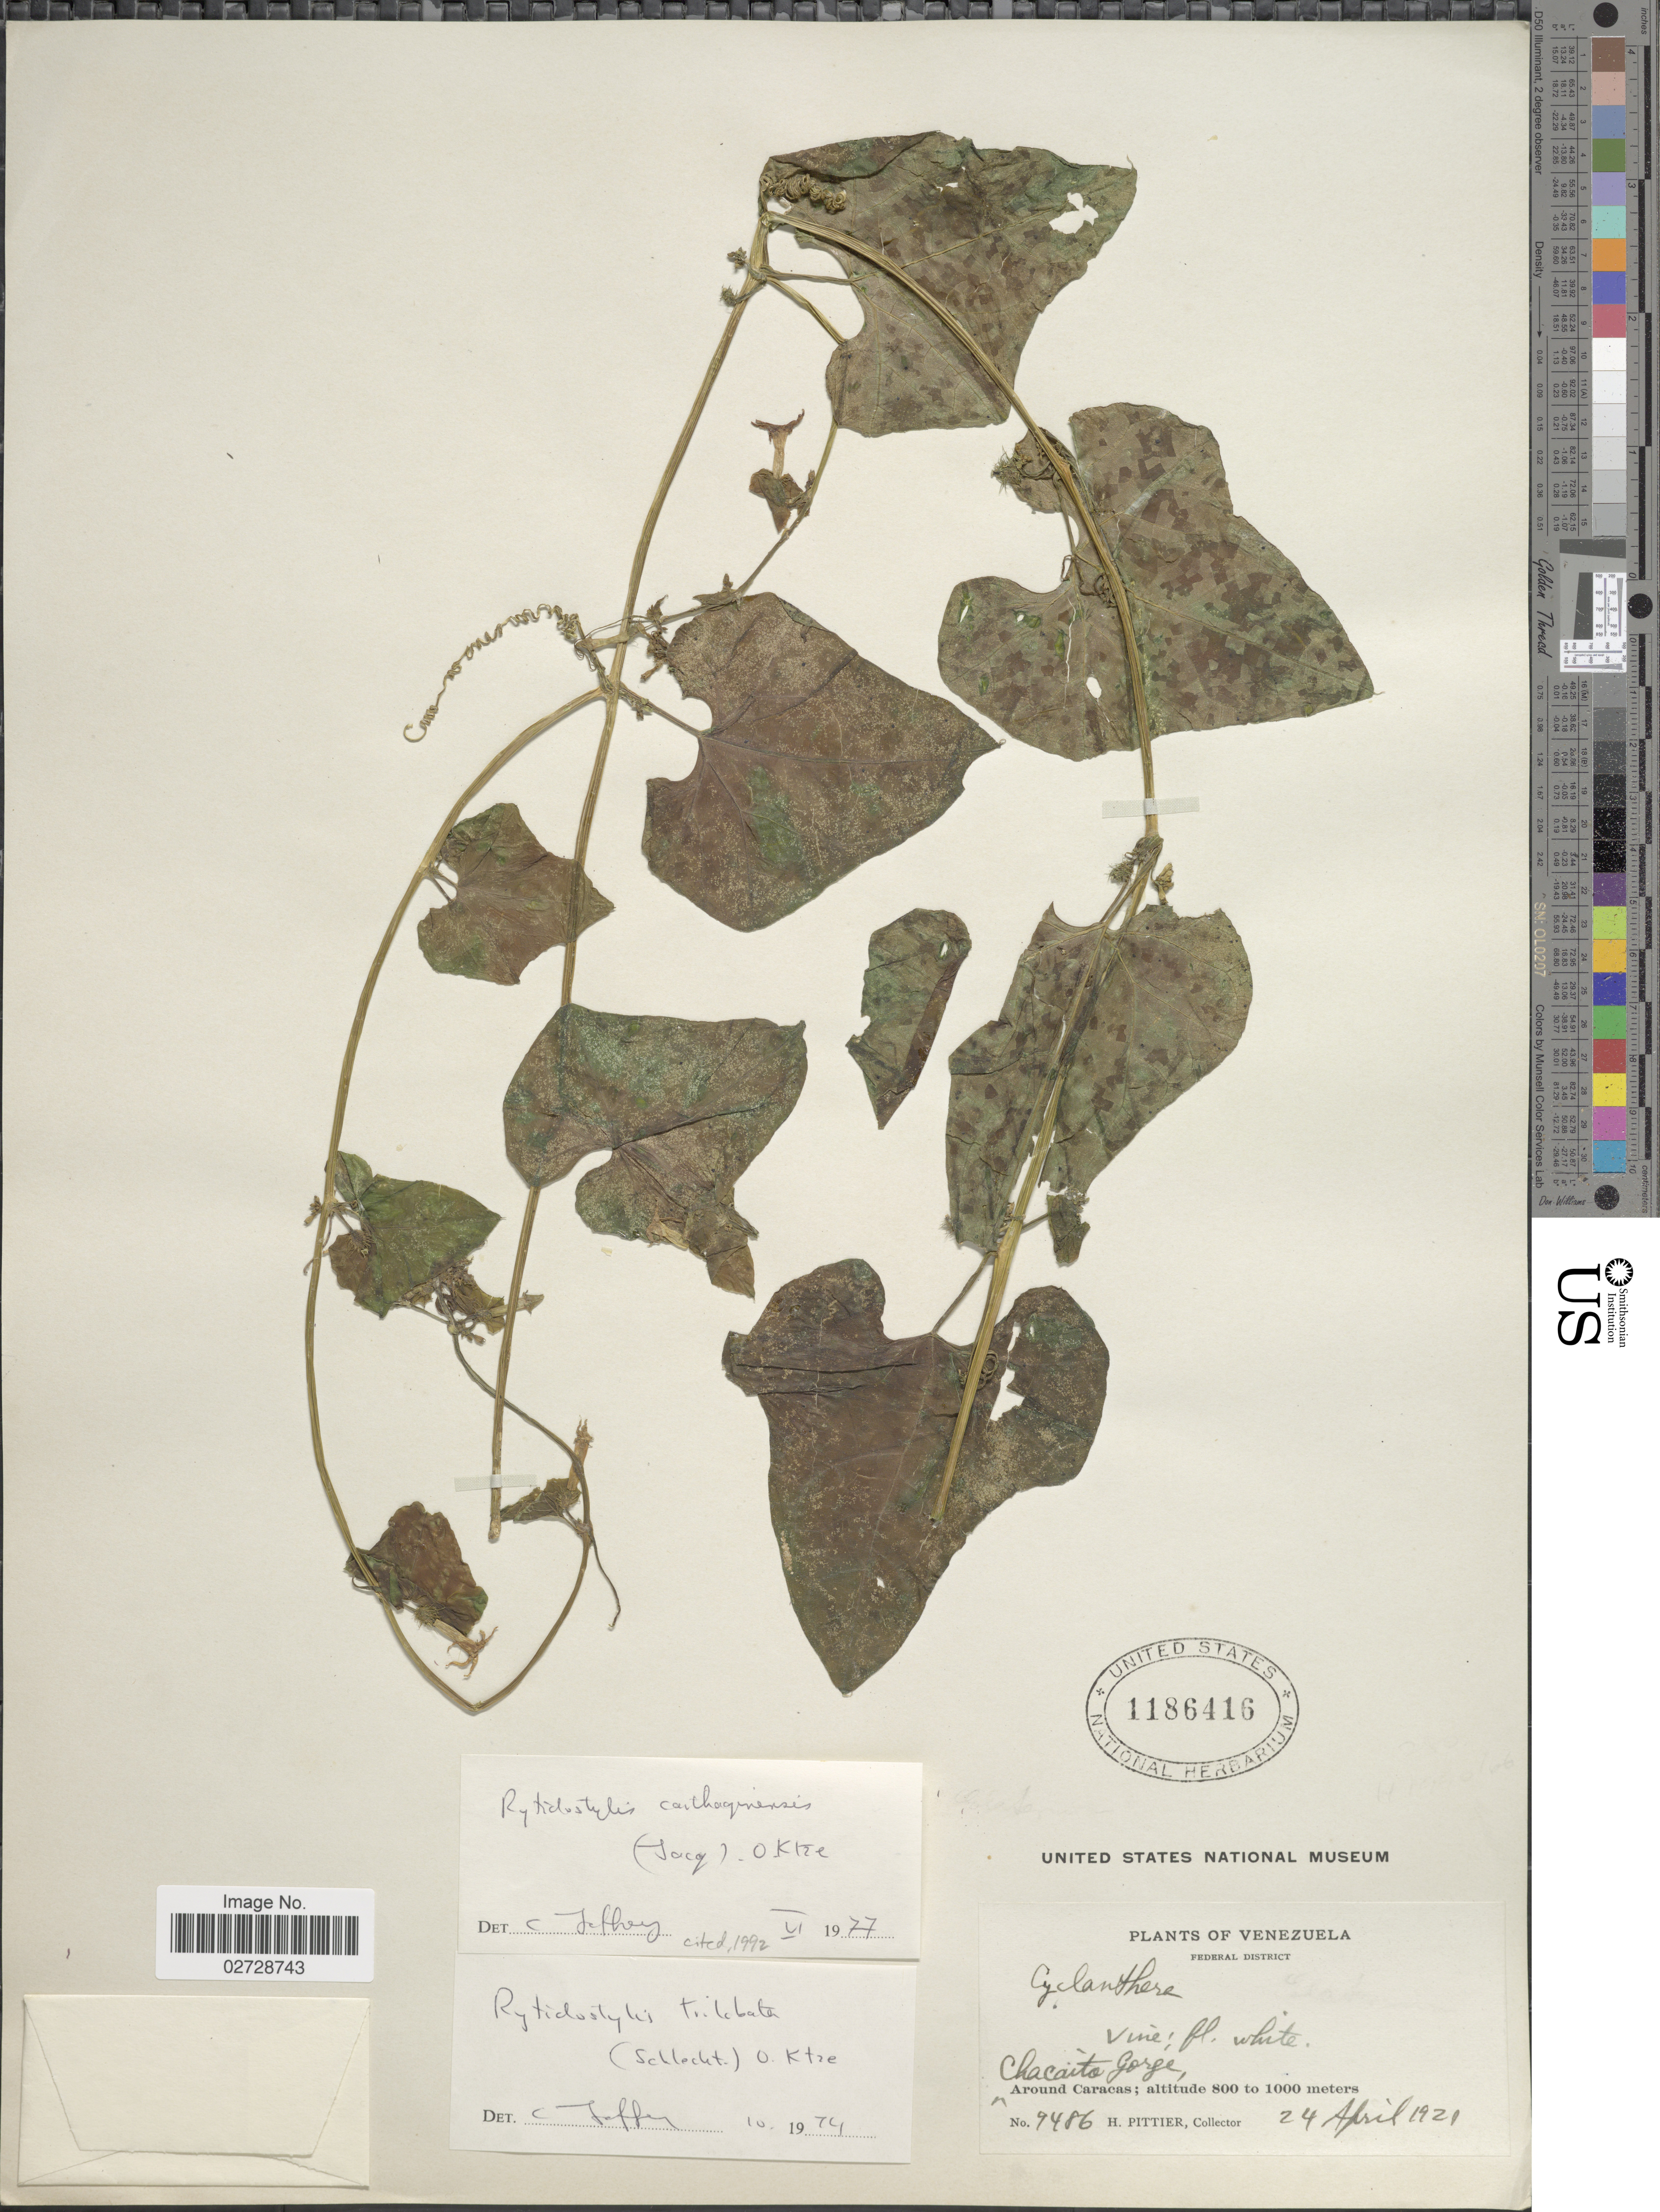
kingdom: Plantae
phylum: Tracheophyta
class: Magnoliopsida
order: Cucurbitales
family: Cucurbitaceae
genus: Cyclanthera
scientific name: Cyclanthera carthagenensis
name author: (Jacq.) H. Schaef. & S.S. Renner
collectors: H. F. Pittier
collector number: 9486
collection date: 1921-04-24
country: Venezuela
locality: Federal District. Chacaito Gorge. Around Caracas.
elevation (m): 800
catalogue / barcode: US 1186416